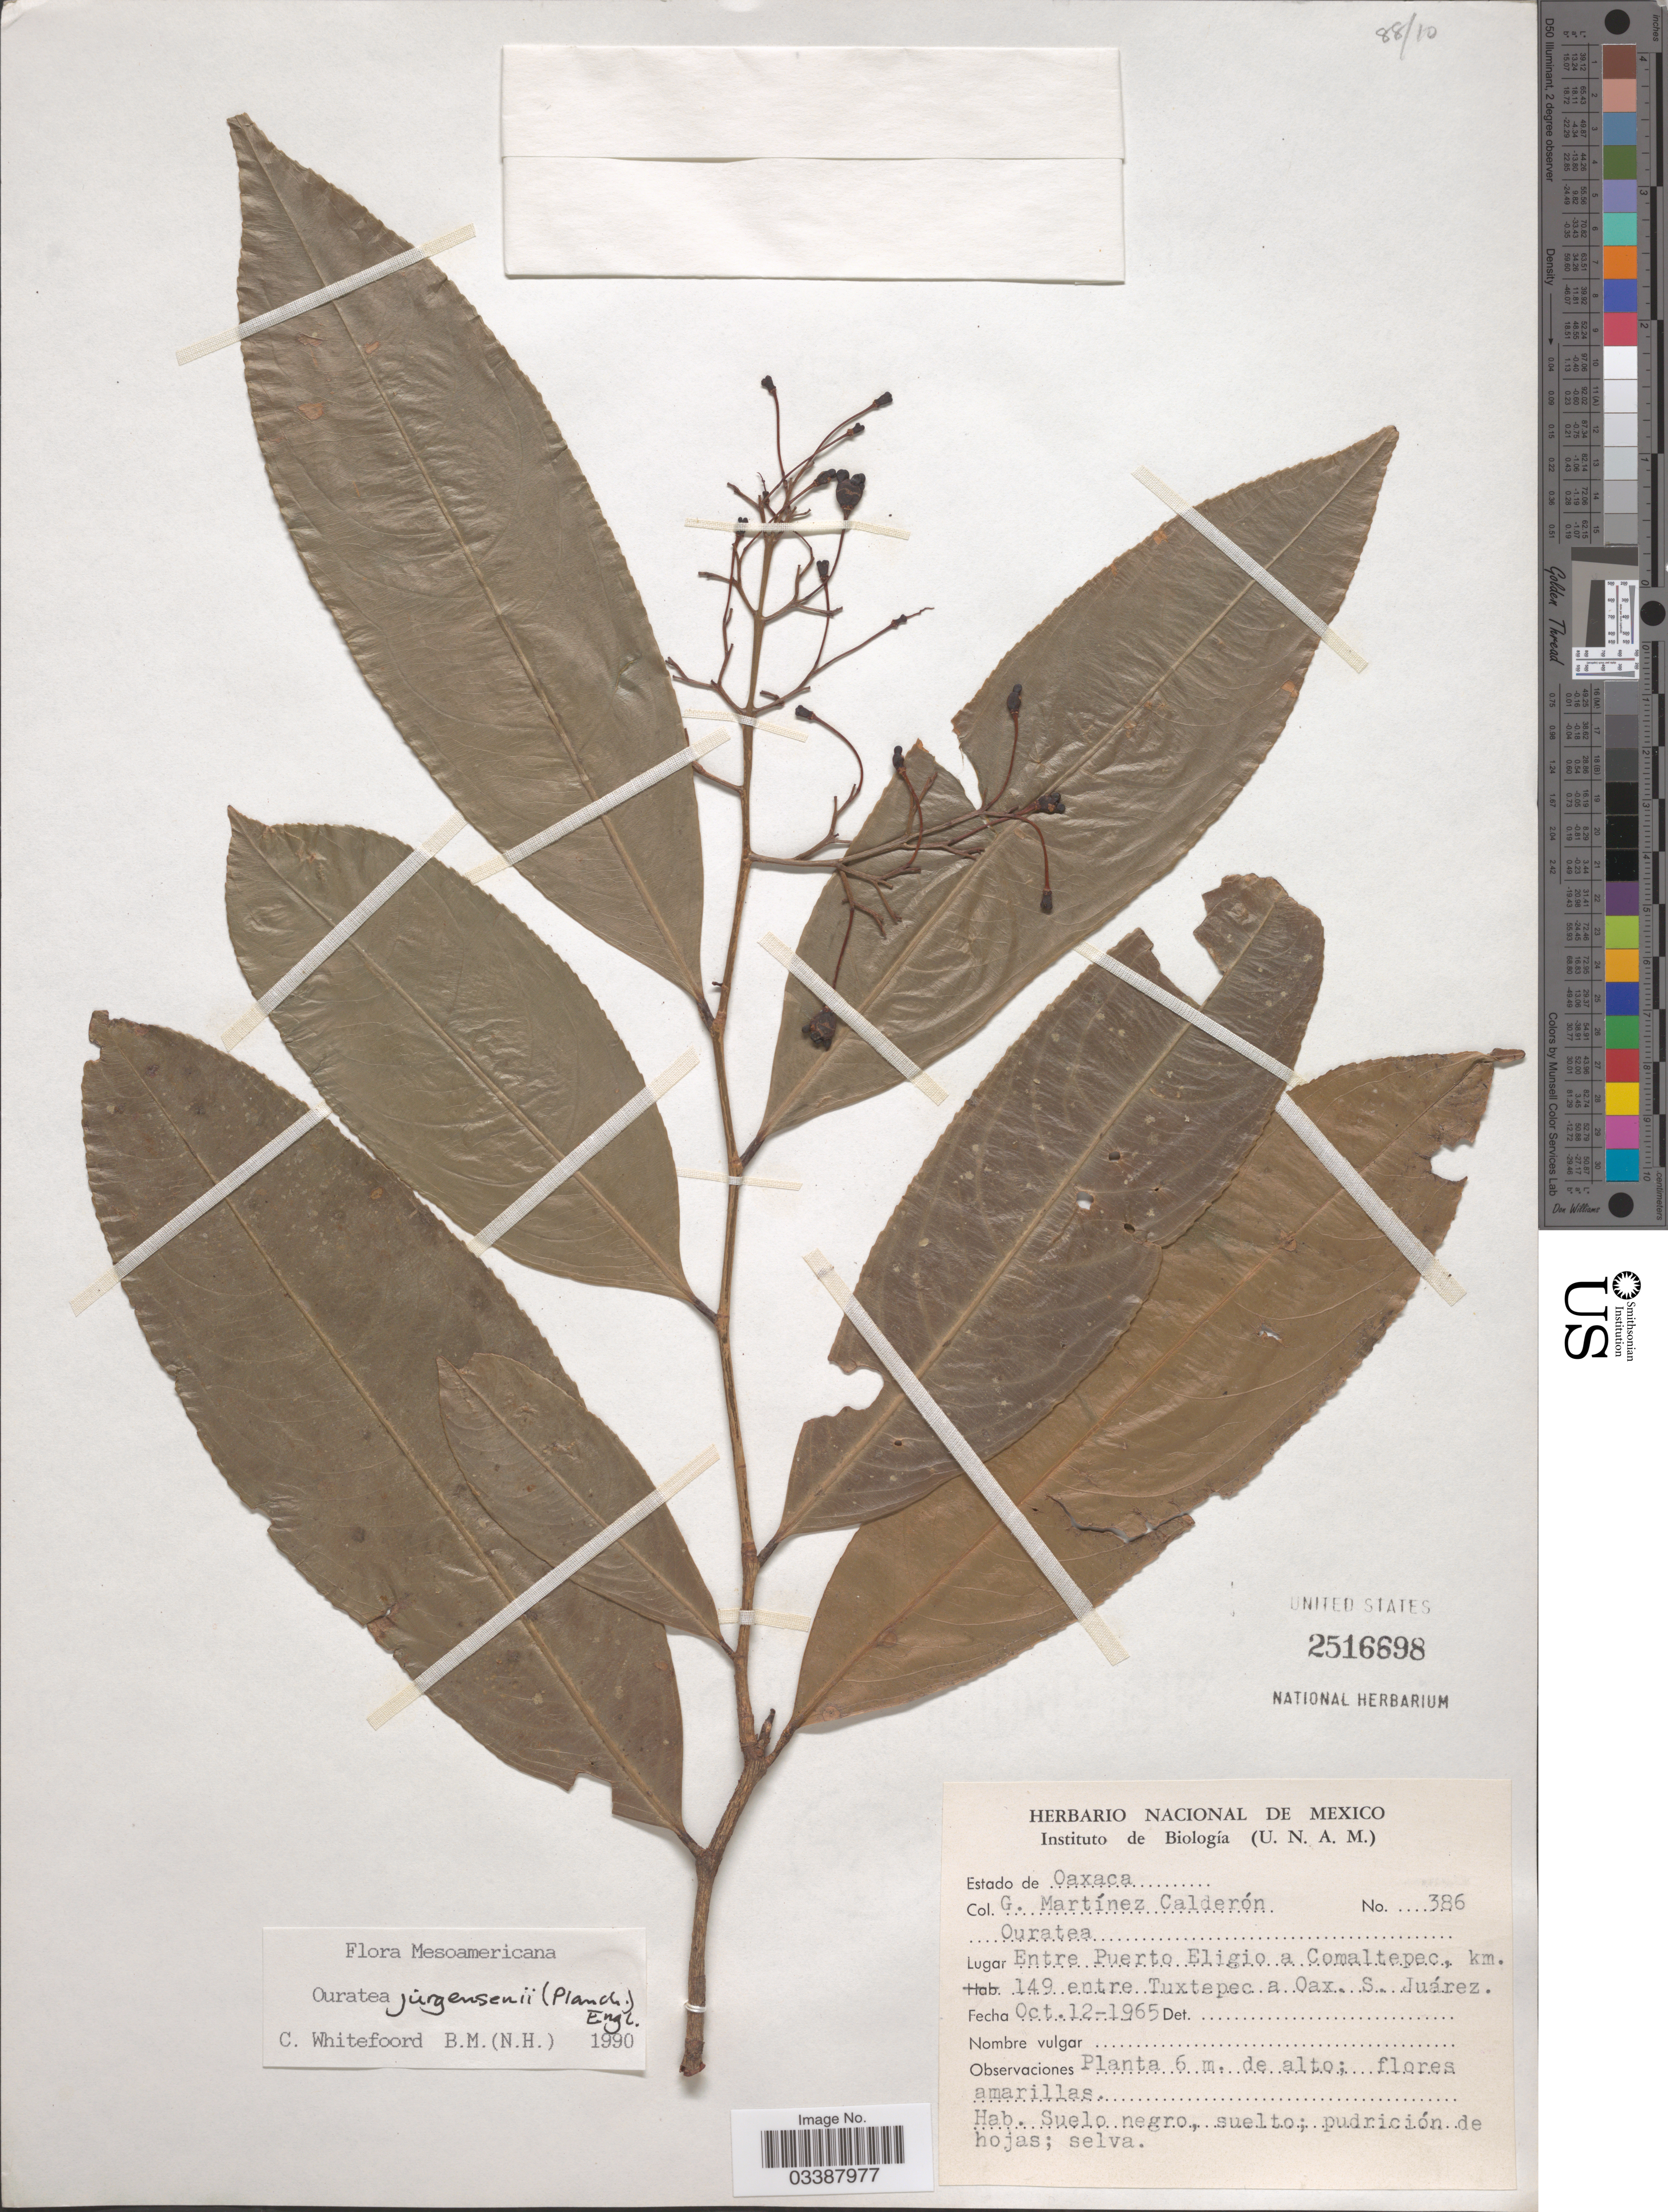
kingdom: Plantae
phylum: Tracheophyta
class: Magnoliopsida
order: Malpighiales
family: Ochnaceae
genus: Ouratea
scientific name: Ouratea jurgensenii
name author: (Planch.) Engl.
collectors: G. Martínez Calderón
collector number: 386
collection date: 1965-10-12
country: Mexico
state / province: Oaxaca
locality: Entre Puerto Eligio a Comaltepec, km. 149 entre Tuxtepec a Oax. S. Juárez.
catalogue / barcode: US 2516698